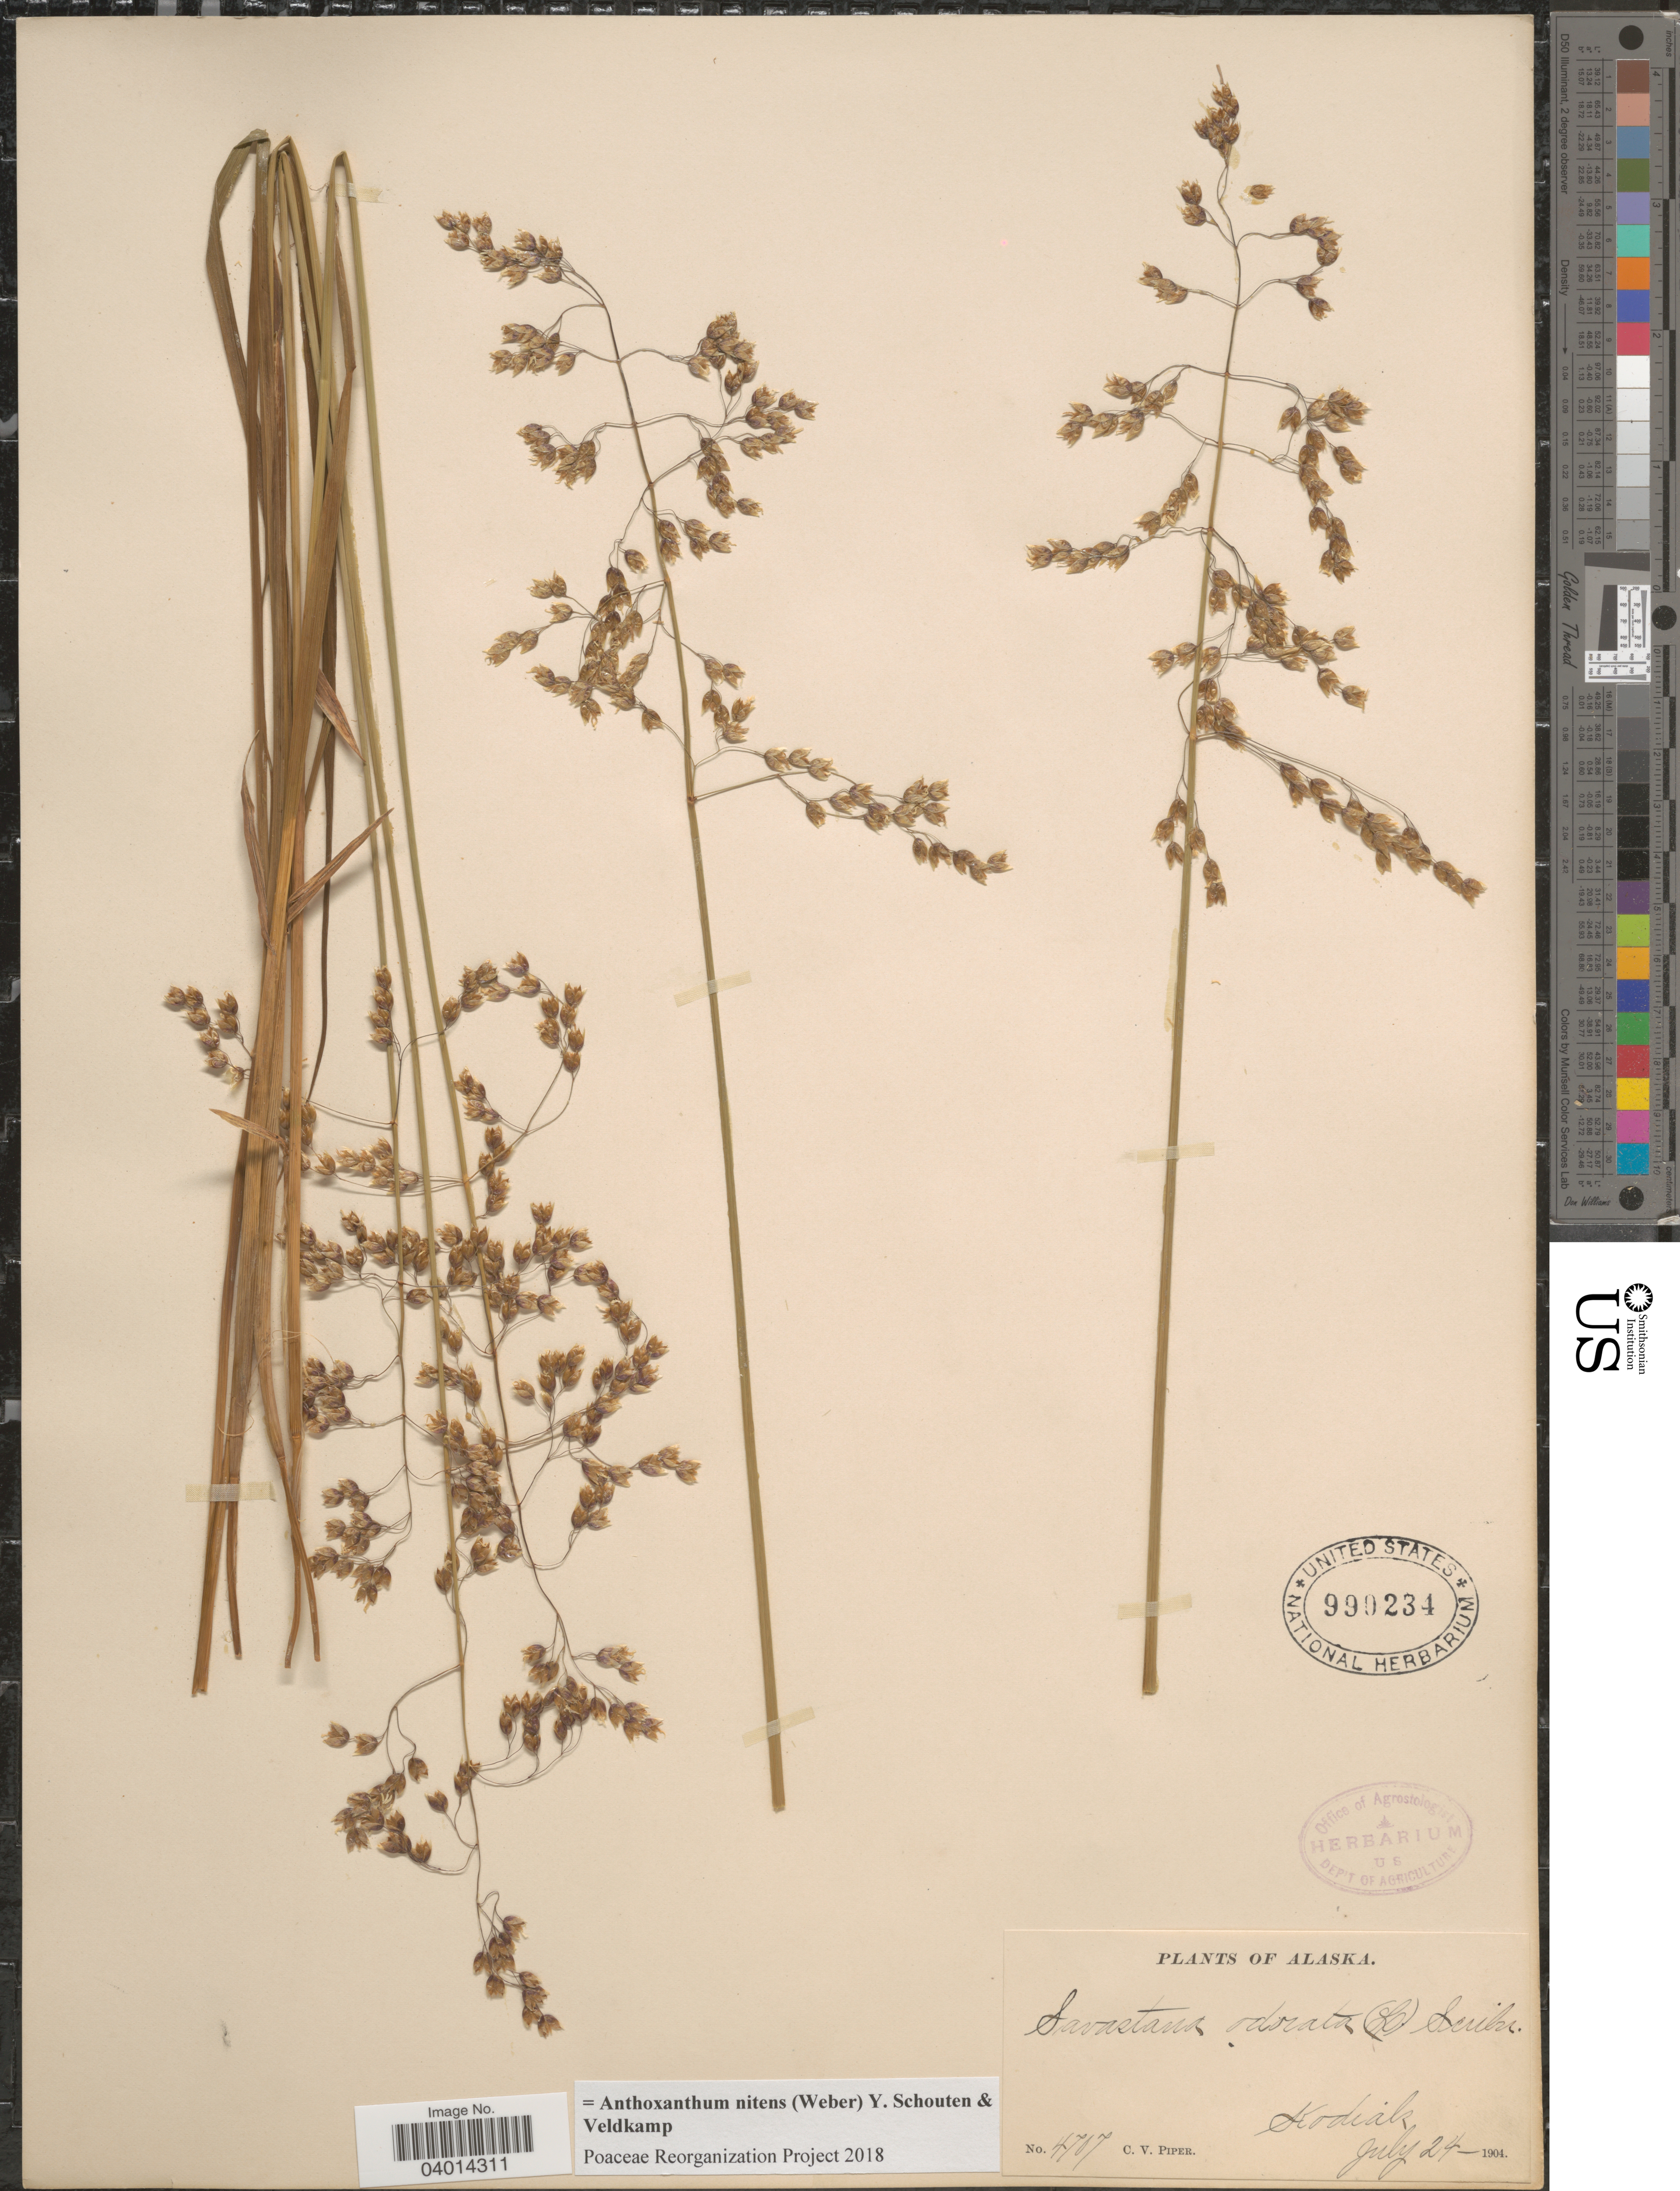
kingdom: Plantae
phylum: Tracheophyta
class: Liliopsida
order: Poales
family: Poaceae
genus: Anthoxanthum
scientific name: Anthoxanthum nitens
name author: (G.H. Weber) R.T.A. Schouten & Veldkamp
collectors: C. V. Piper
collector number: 4707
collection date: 1904-07-24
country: United States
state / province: Alaska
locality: Kodiak.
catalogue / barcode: US 990234